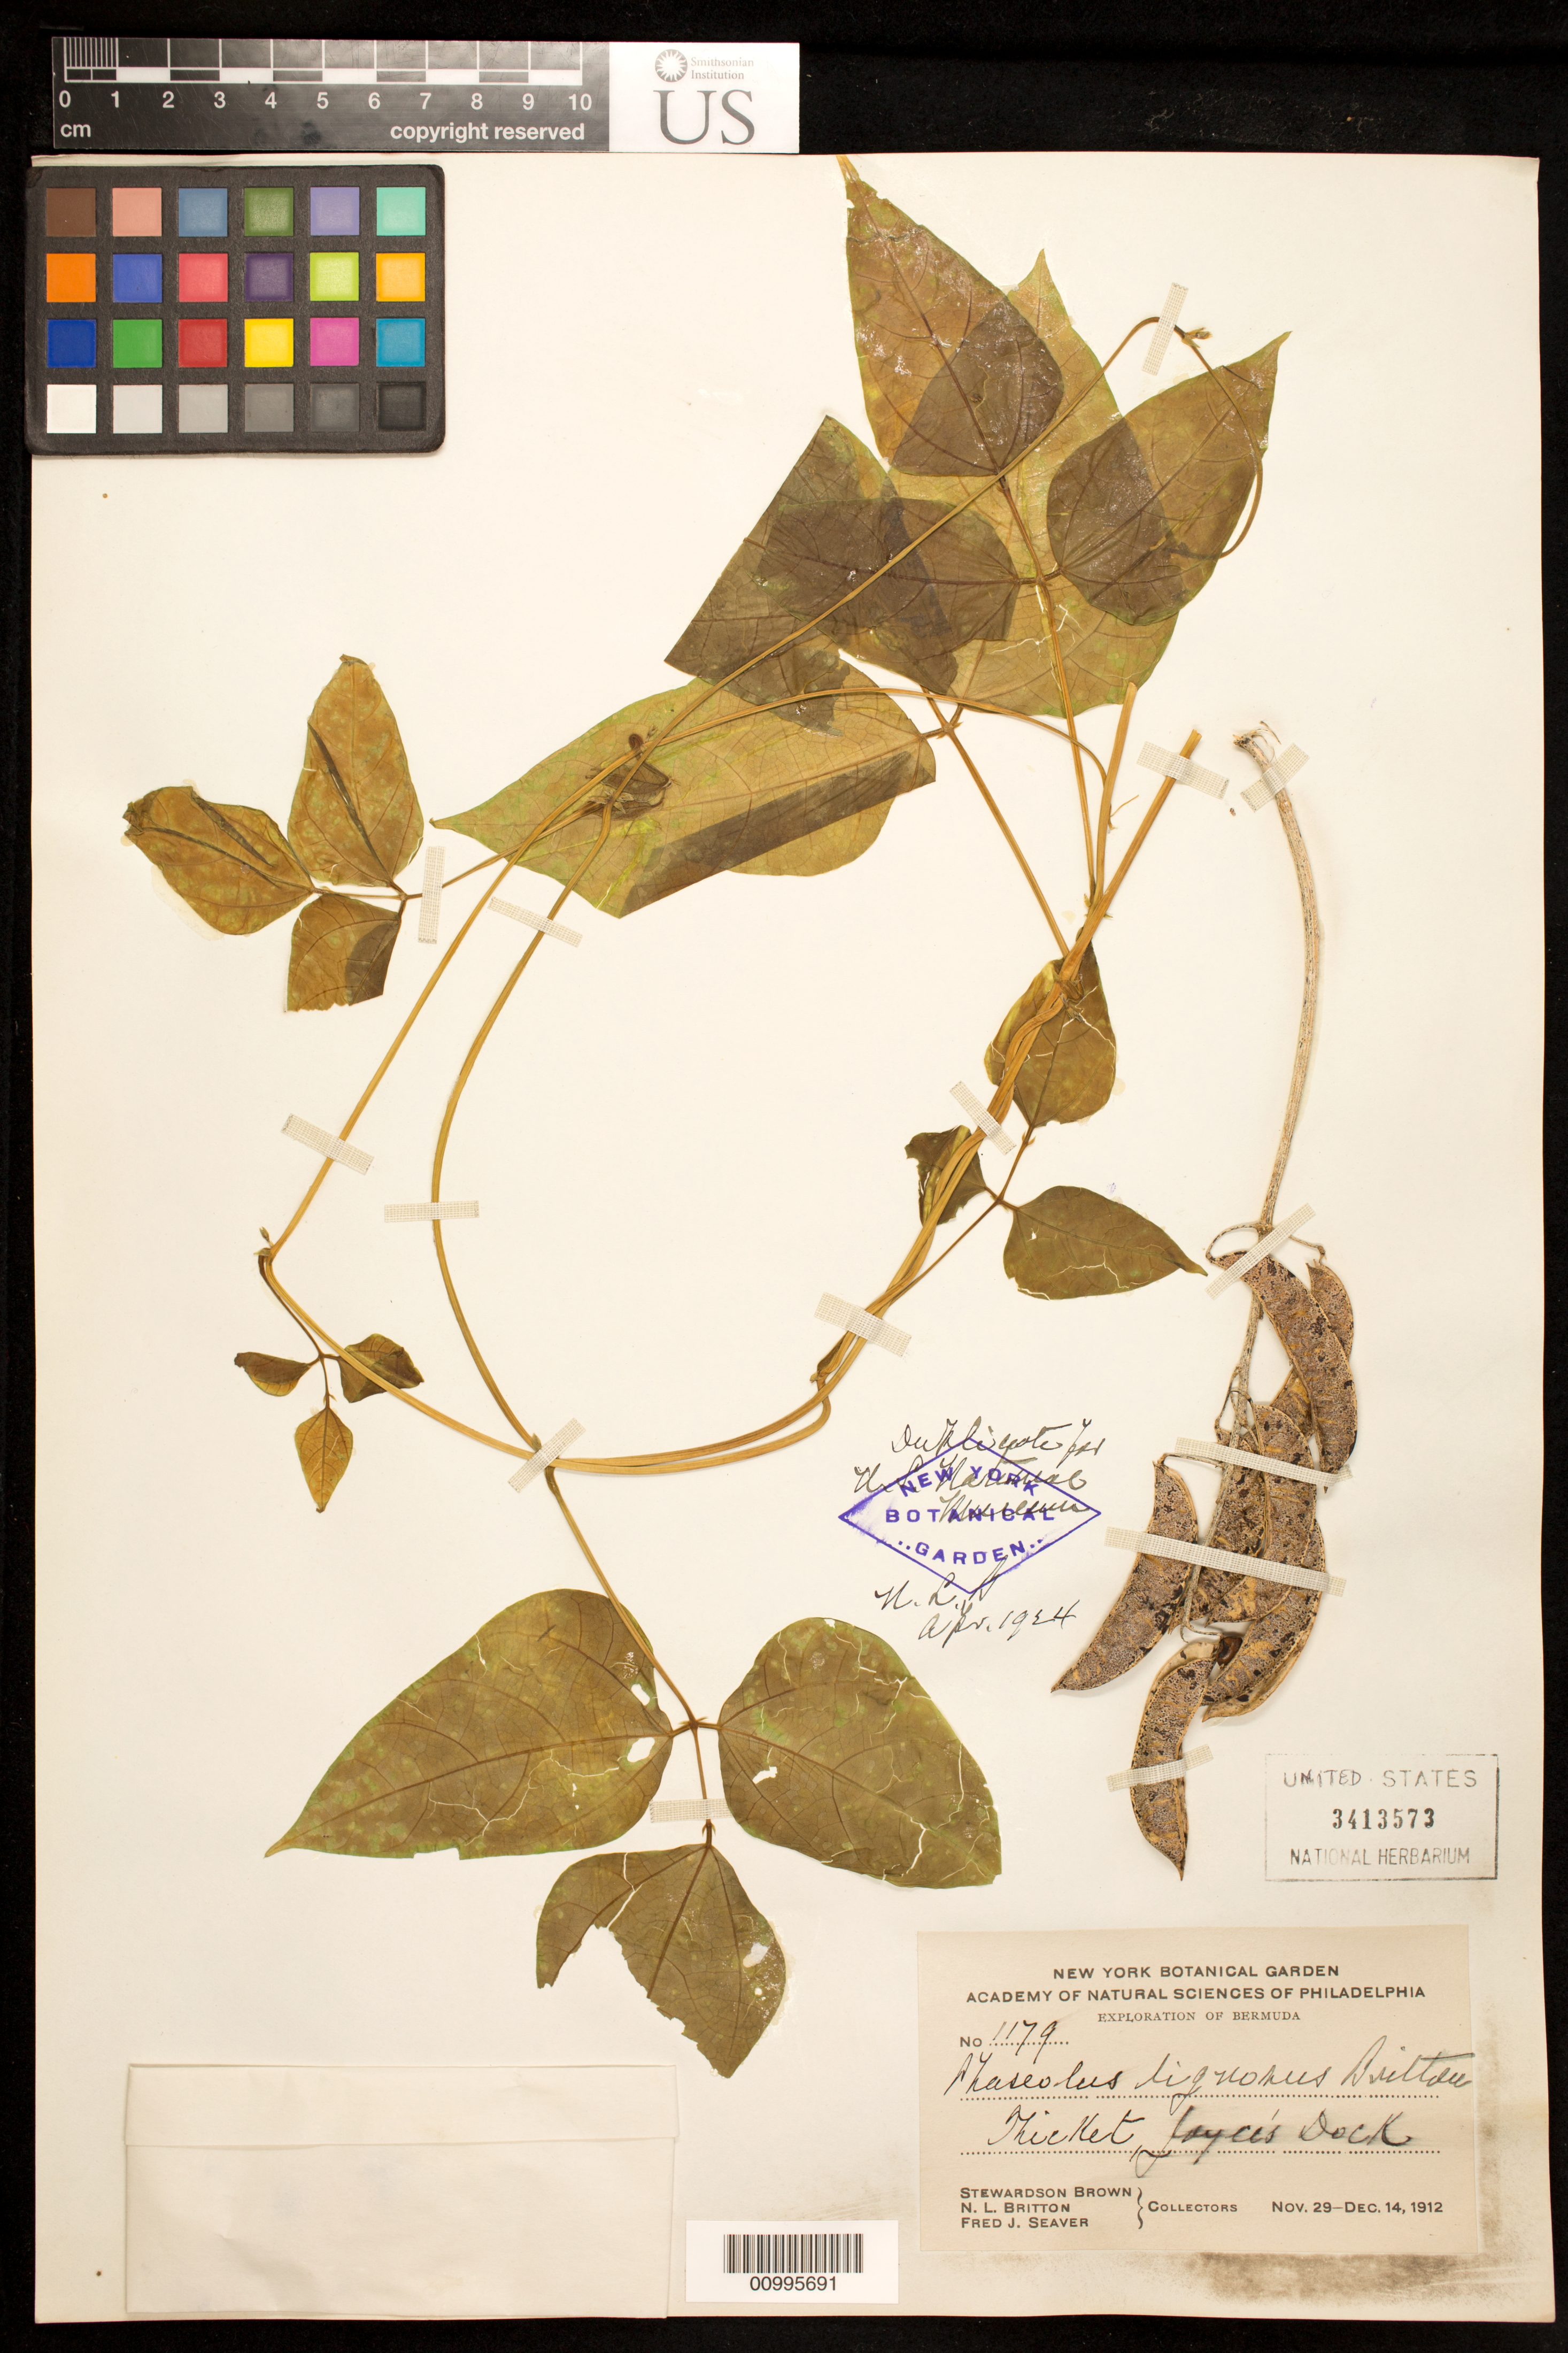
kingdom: Plantae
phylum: Tracheophyta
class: Magnoliopsida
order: Fabales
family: Fabaceae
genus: Phaseolus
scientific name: Phaseolus lignosus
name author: Britton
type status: Possible Type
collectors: S. Brown, N. Britton & F. Seaver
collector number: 1179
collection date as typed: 29 Nov 1912 to 14 Dec 1912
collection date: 1912-11-29/1912-12-14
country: Bermuda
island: Bermuda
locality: Thicket, Joyce's Dock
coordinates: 0 N, 0 E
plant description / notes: Duplicate received from NYBG. Protologue, “Rocky woodlands between Castle Harbor and Harrington Sound”. This specimen from "Thicket, Joyce's Dock" is annotated by Britton (?) and depending on where this locality is, may be either a type or uncited original material.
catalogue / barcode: US 3413573